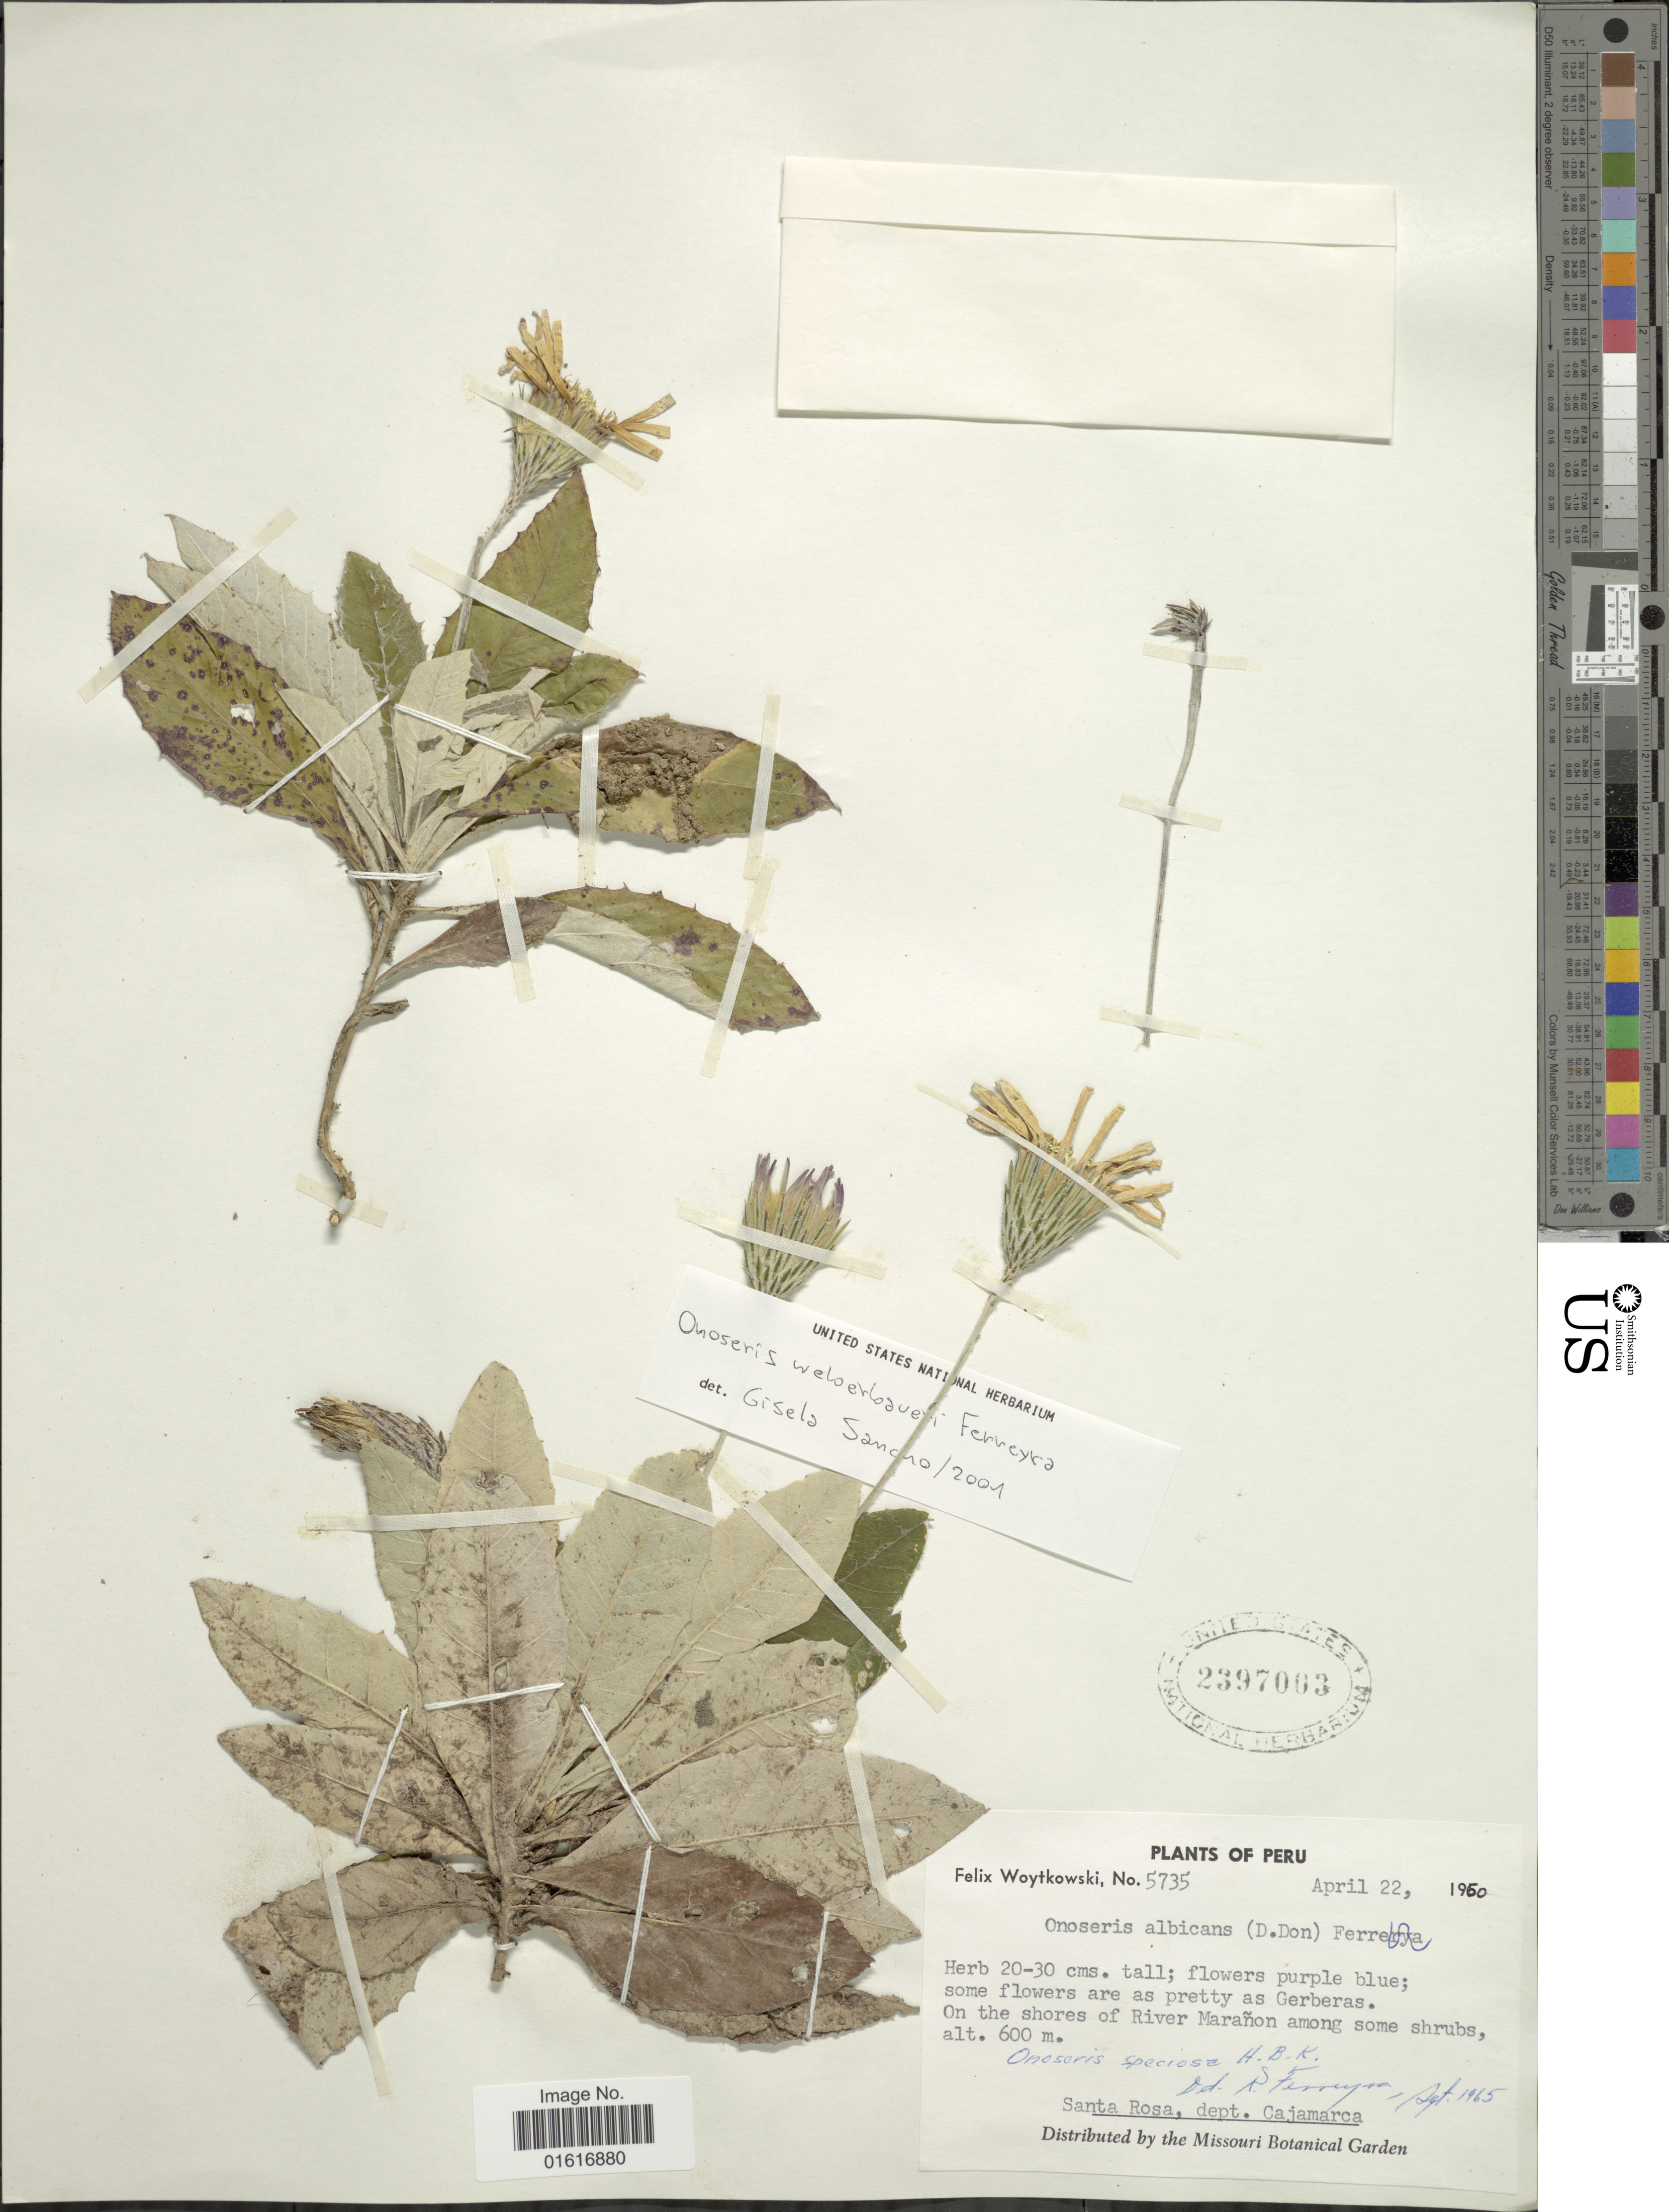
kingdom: Plantae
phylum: Tracheophyta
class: Magnoliopsida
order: Asterales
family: Asteraceae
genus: Onoseris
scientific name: Onoseris weberbaueri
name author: Ferreyra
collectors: F. Woytkowski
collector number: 5735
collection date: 1950-04-22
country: Peru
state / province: Cajamarca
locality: On the shores of River Maranon among some shrubs, Santa Rosa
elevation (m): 600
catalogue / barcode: US 2397003